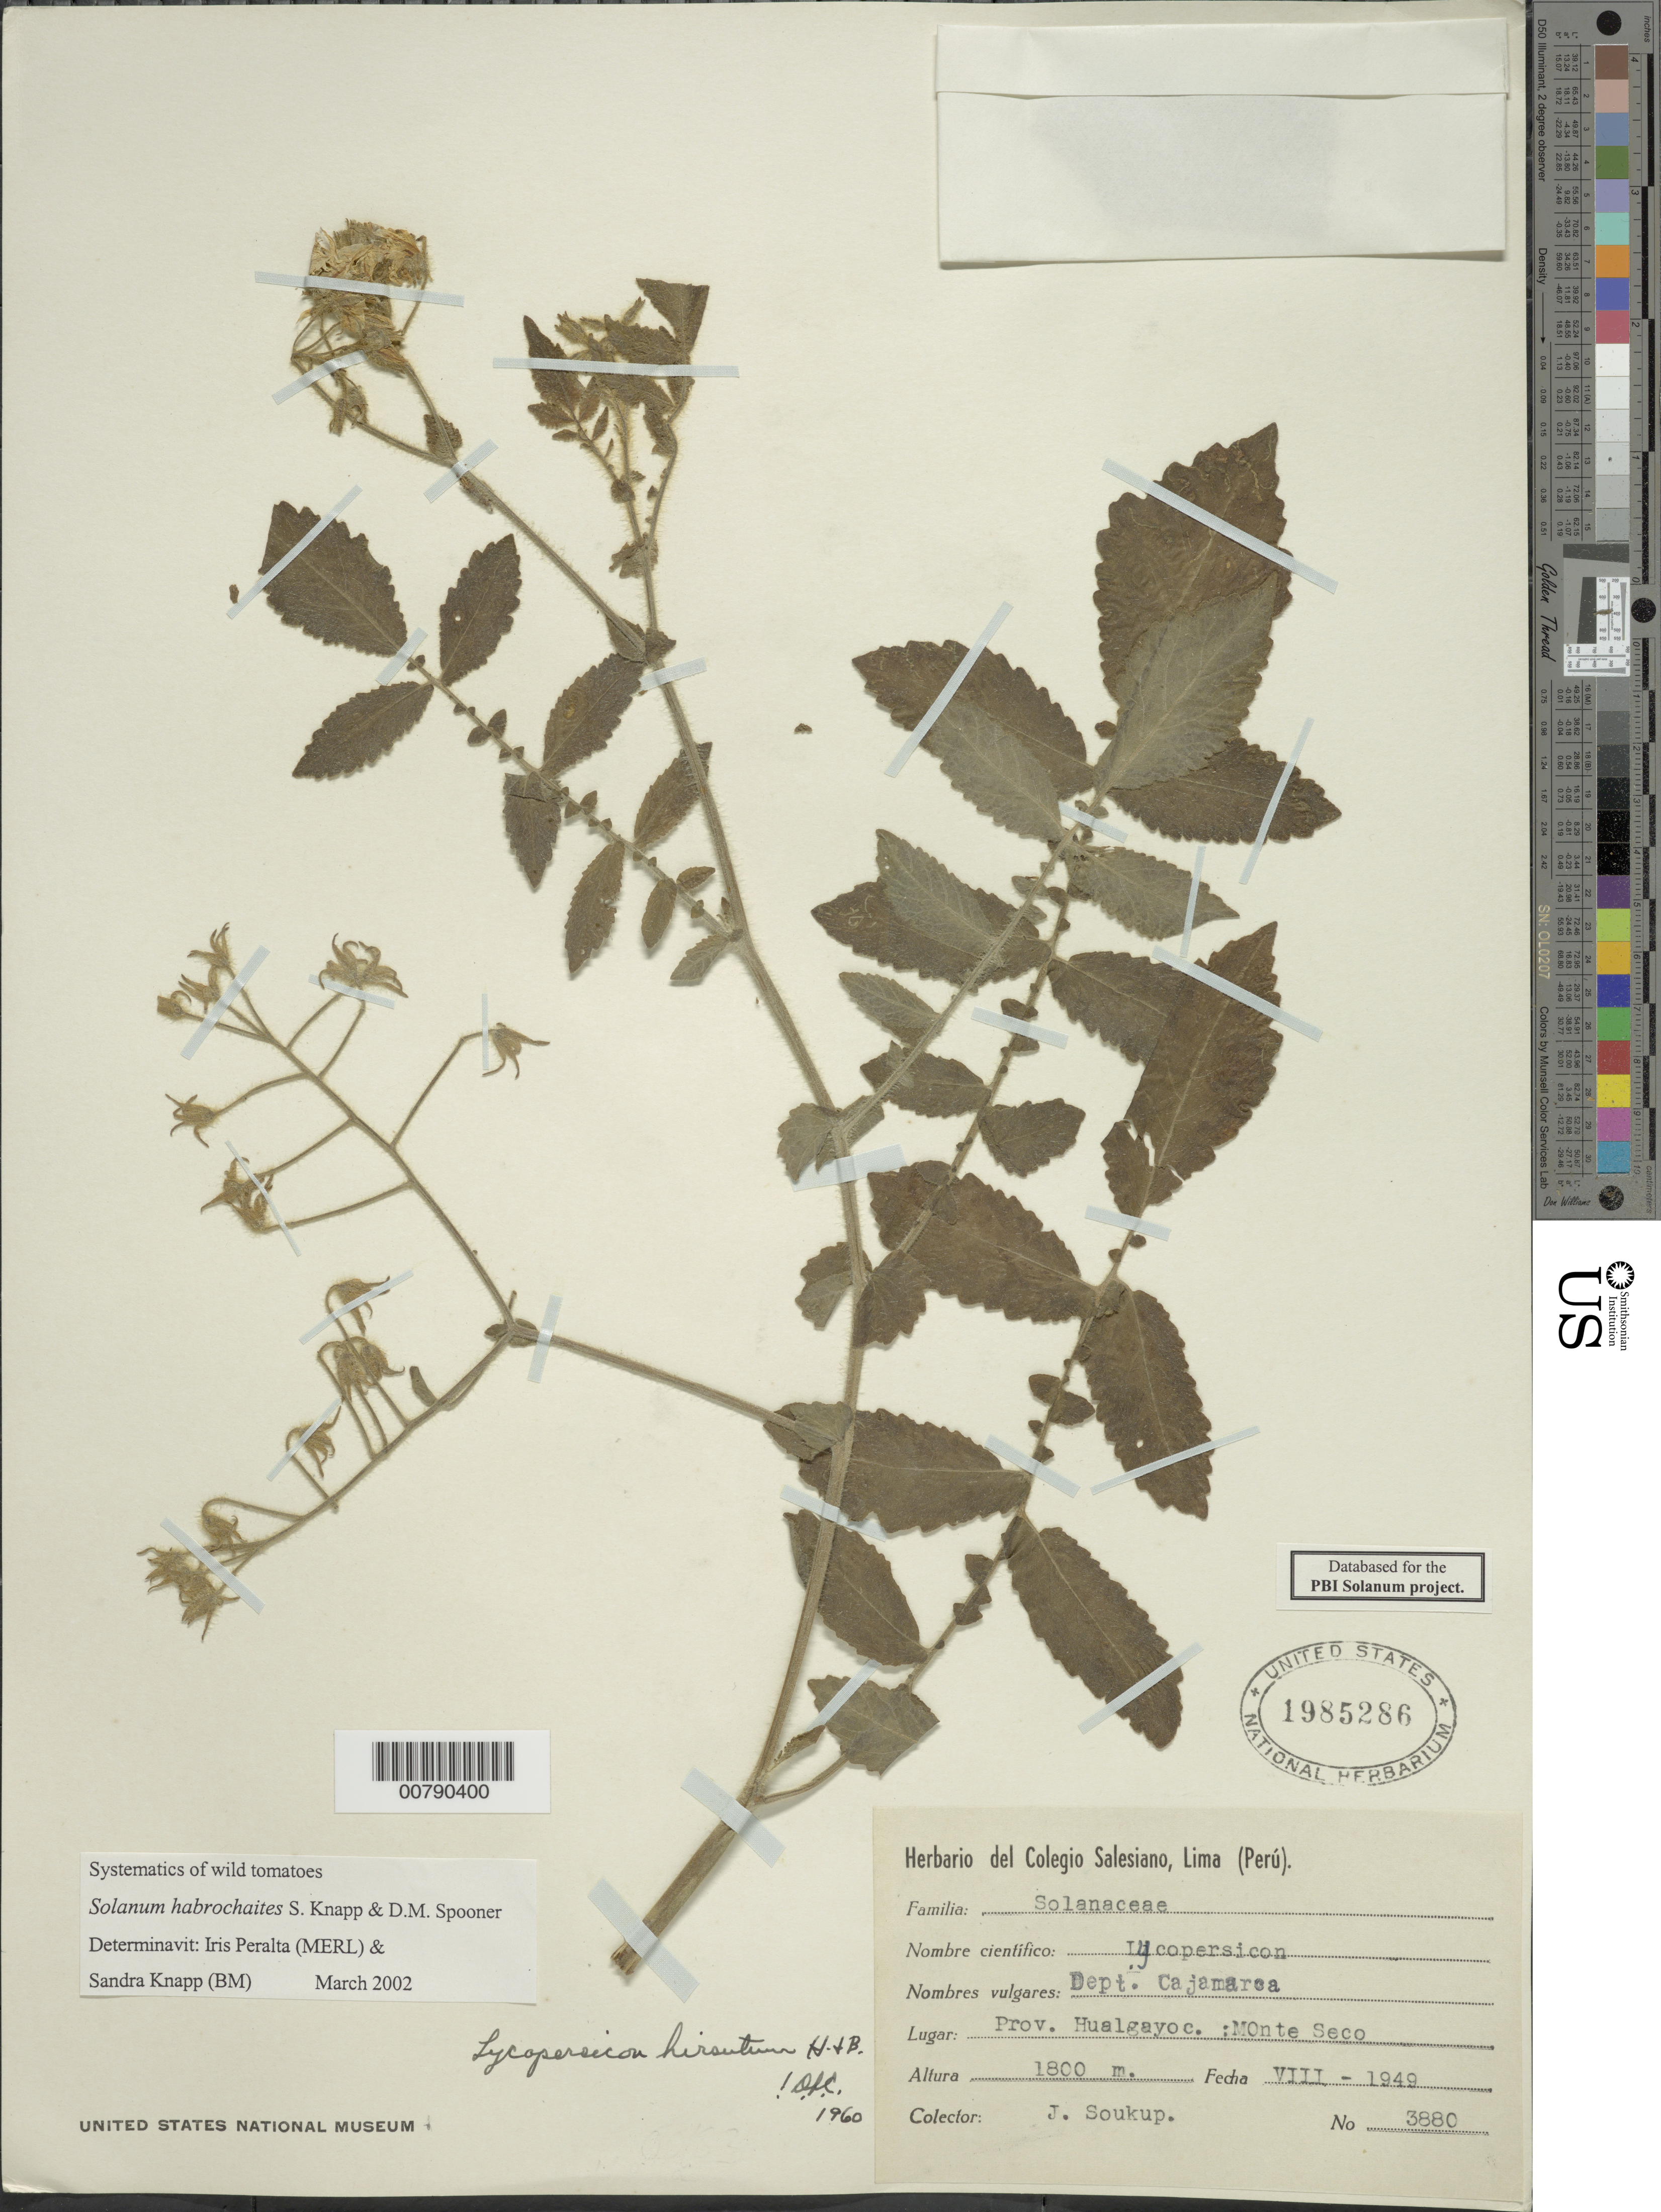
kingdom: Plantae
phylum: Tracheophyta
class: Magnoliopsida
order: Solanales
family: Solanaceae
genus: Solanum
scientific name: Solanum habrochaites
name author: S. Knapp & D.M. Spooner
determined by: Peralta, Iris E.; Knapp, S. D.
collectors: J. J. Soukup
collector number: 3880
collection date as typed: Aug 1949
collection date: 1949-08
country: Peru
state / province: Cajamarca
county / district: Hualgayoc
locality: Monte Seco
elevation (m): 1800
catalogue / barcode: US 1985286